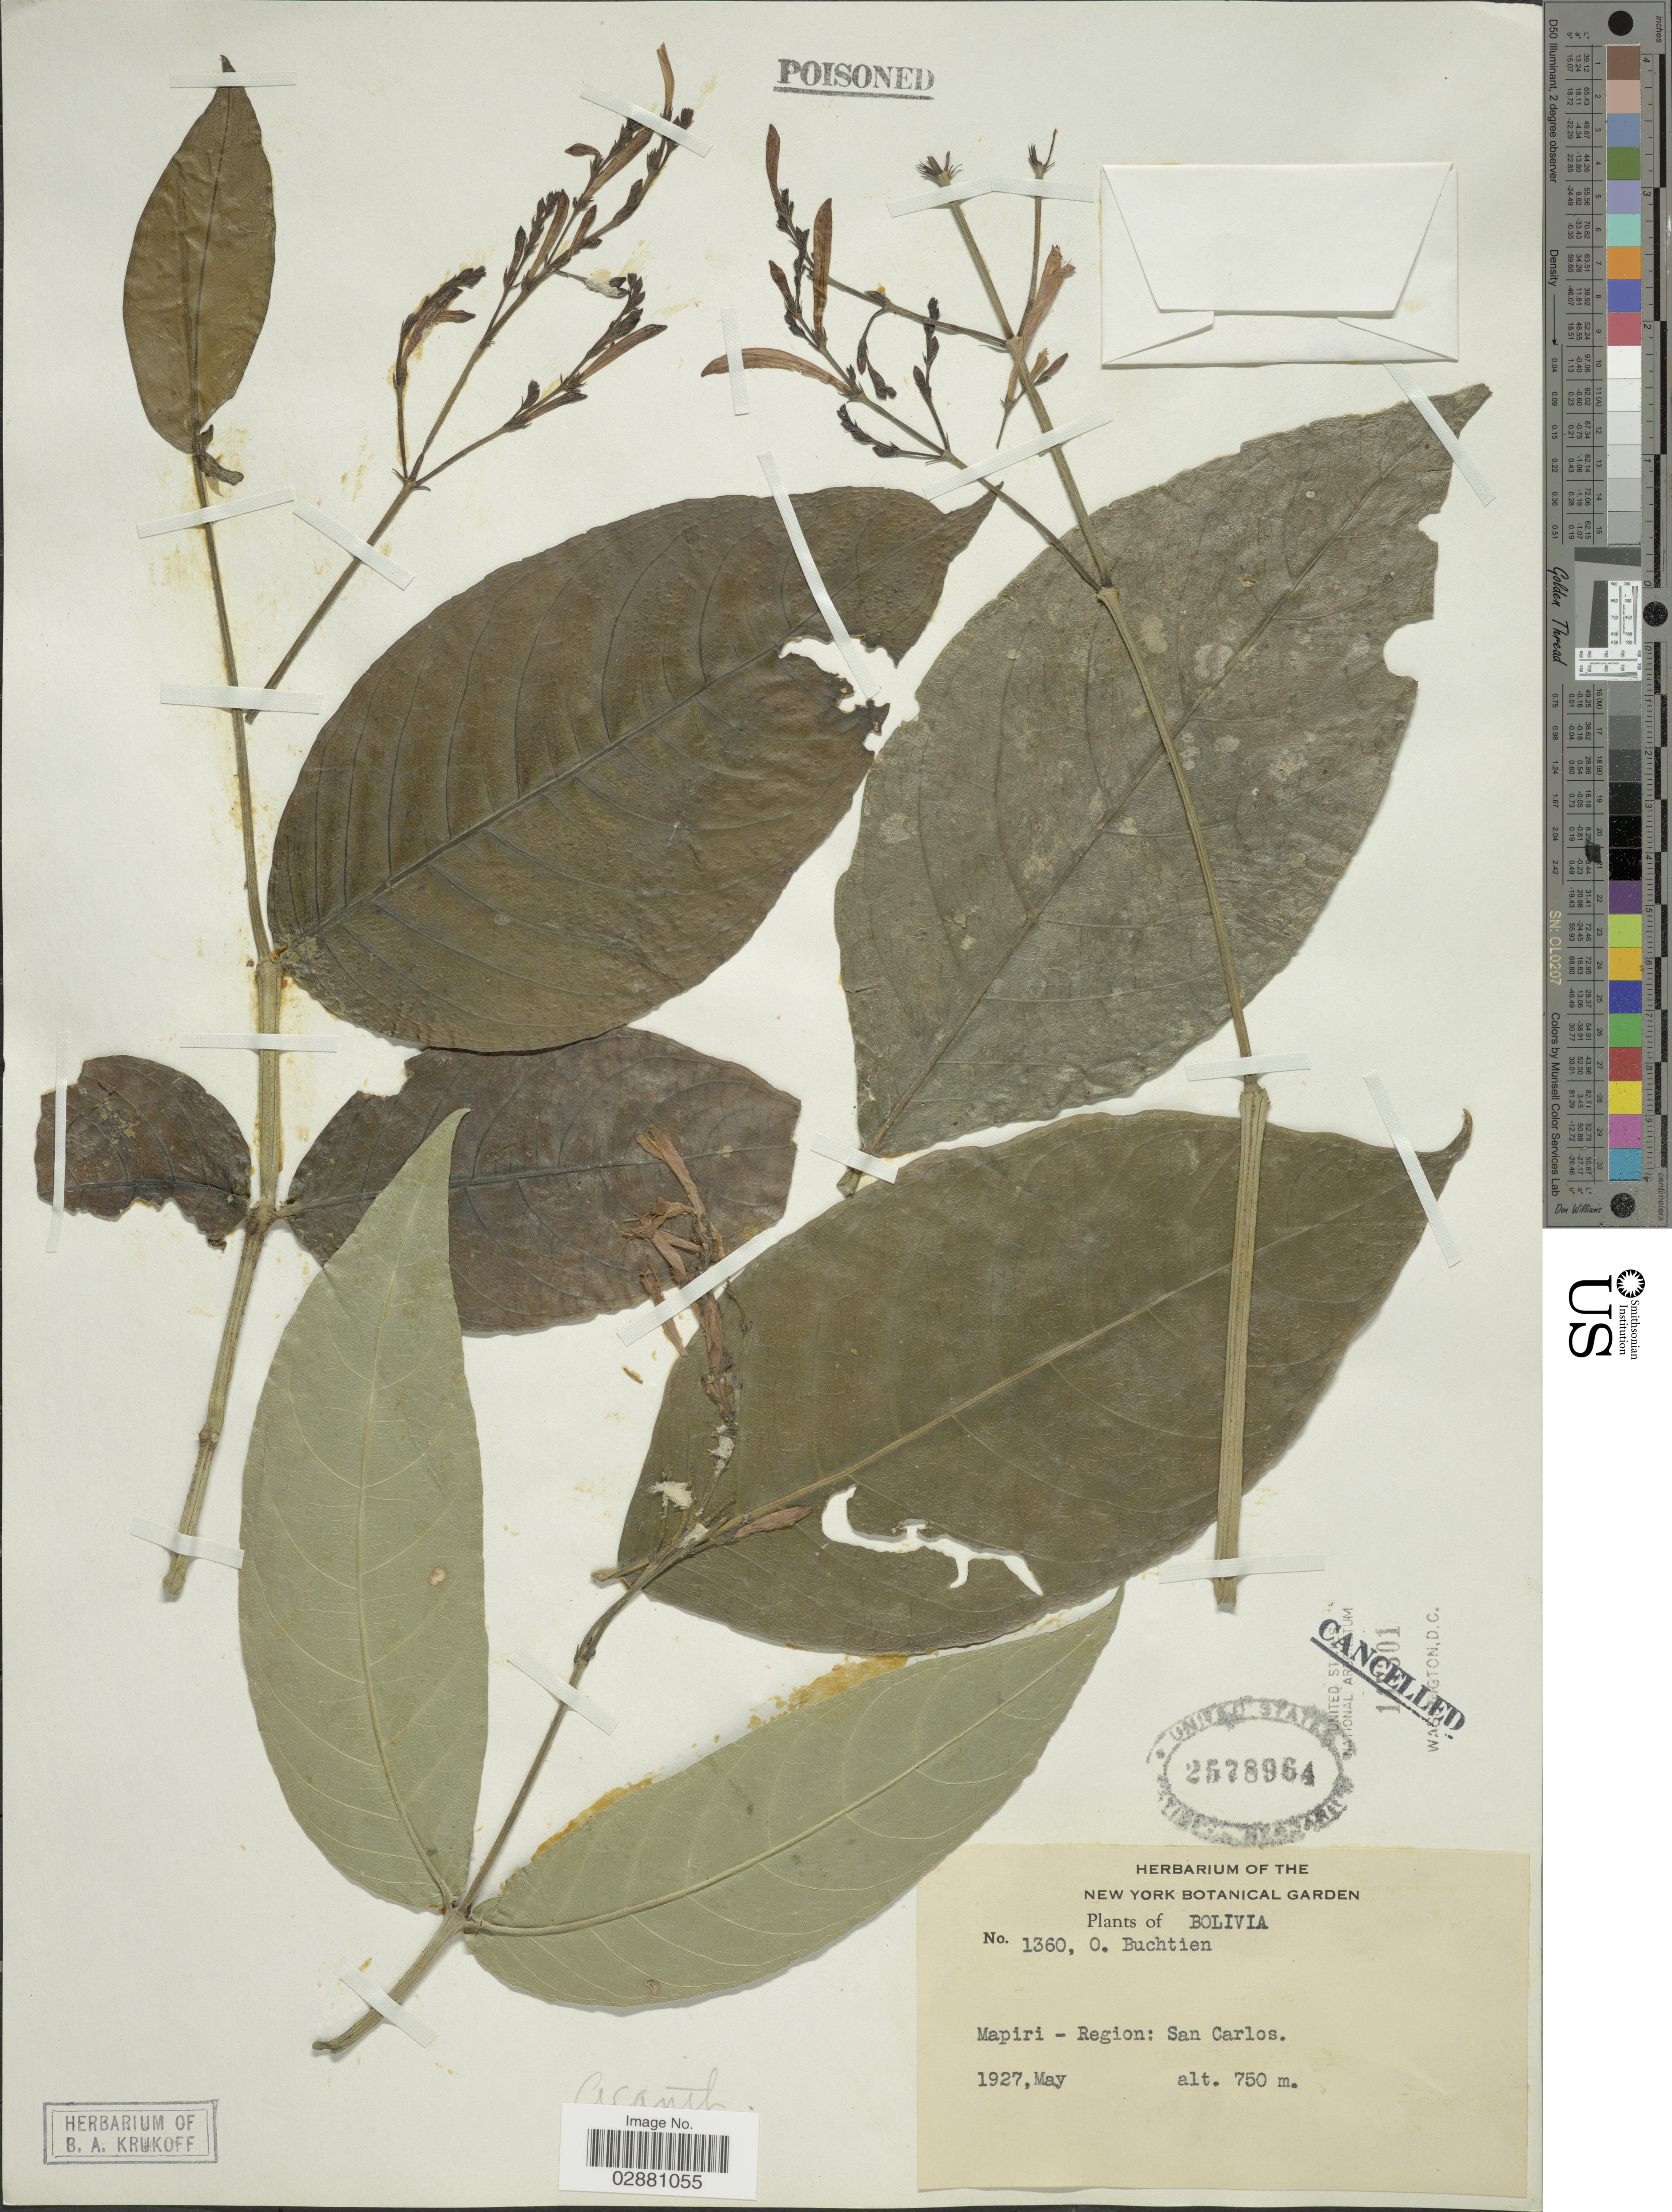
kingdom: Plantae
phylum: Tracheophyta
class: Magnoliopsida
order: Lamiales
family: Acanthaceae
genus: Justicia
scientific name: Justicia tenuistachys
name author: (Rusby) Wassh. & J.R.I. Wood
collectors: O. Buchtien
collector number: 1360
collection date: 1927-05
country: Bolivia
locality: Mapiri - Region: San Carlos.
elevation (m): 750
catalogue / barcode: US 2578964